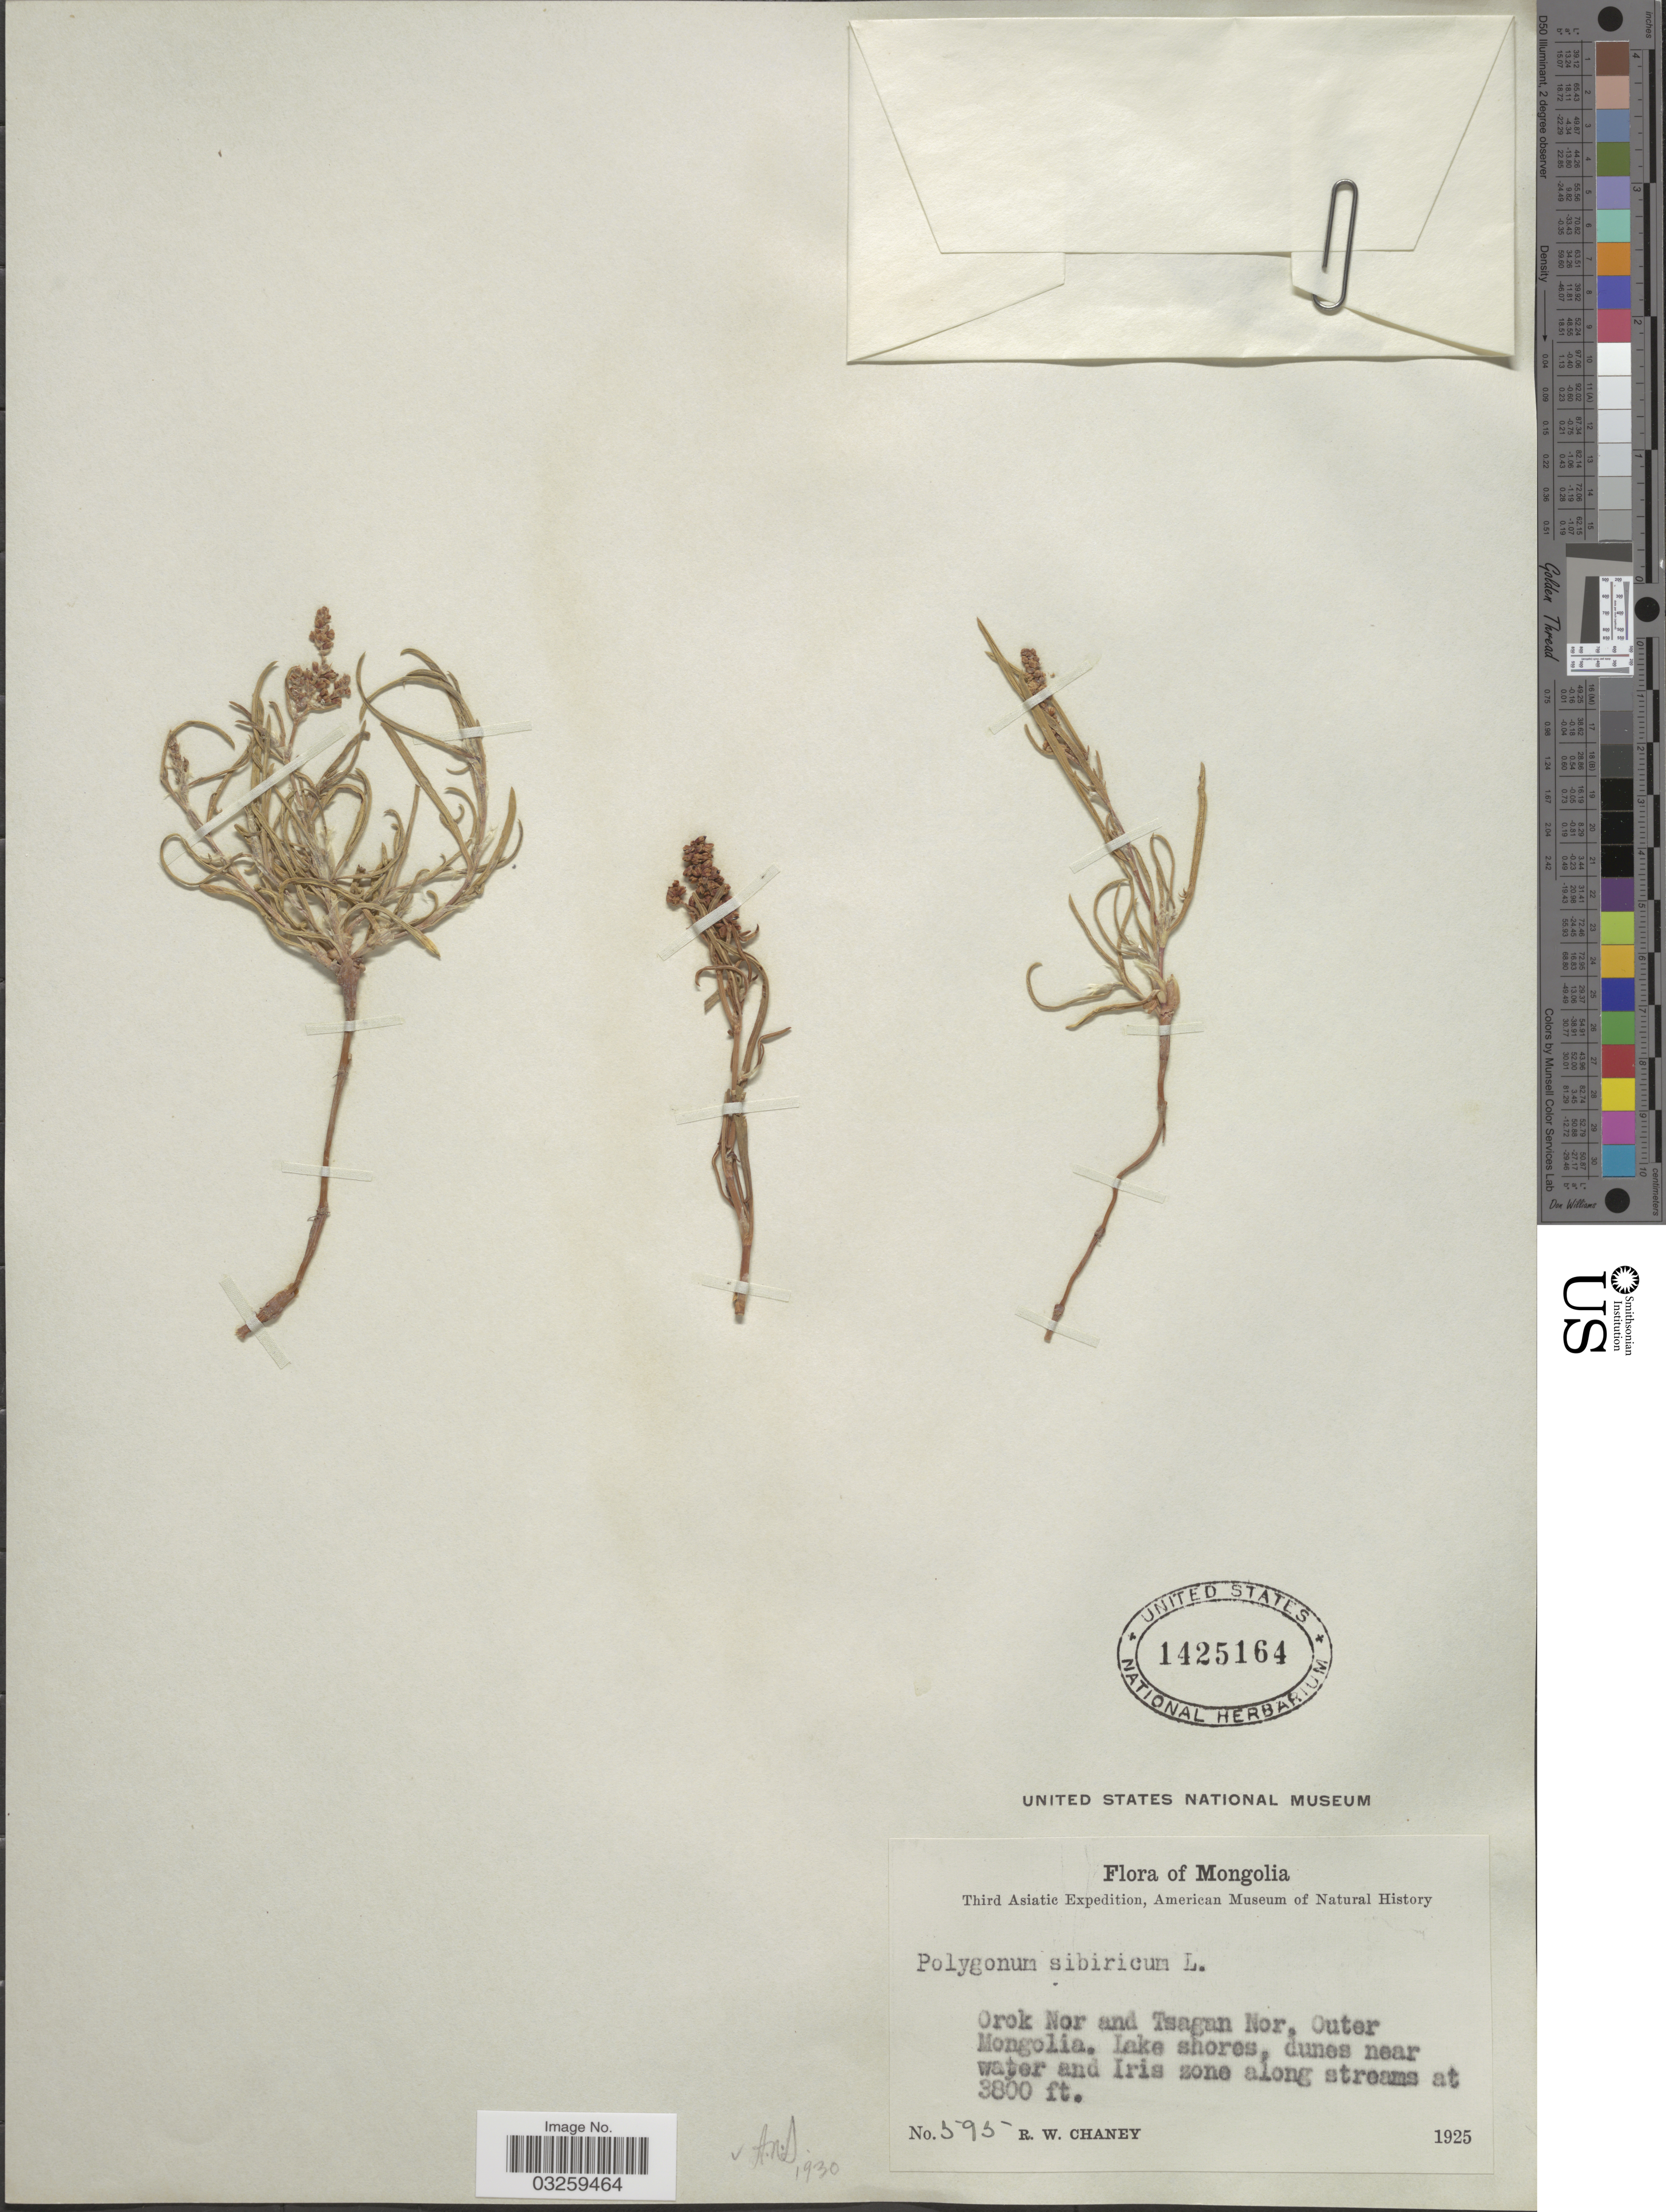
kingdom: Plantae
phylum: Tracheophyta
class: Magnoliopsida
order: Caryophyllales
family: Polygonaceae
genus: Knorringia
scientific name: Knorringia sibirica subsp. ubsunurica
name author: Tzvelev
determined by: Strong, Mark T., (BOT), Smithsonian Institution - National Museum of Natural History (UNITED STATES)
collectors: R. Chaney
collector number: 595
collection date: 1925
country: Mongolia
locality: Orok Nor and Tsagan Nor, Outer Mongolia, dunes near water and Iris zone along stream.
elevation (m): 1158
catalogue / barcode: US 1425164